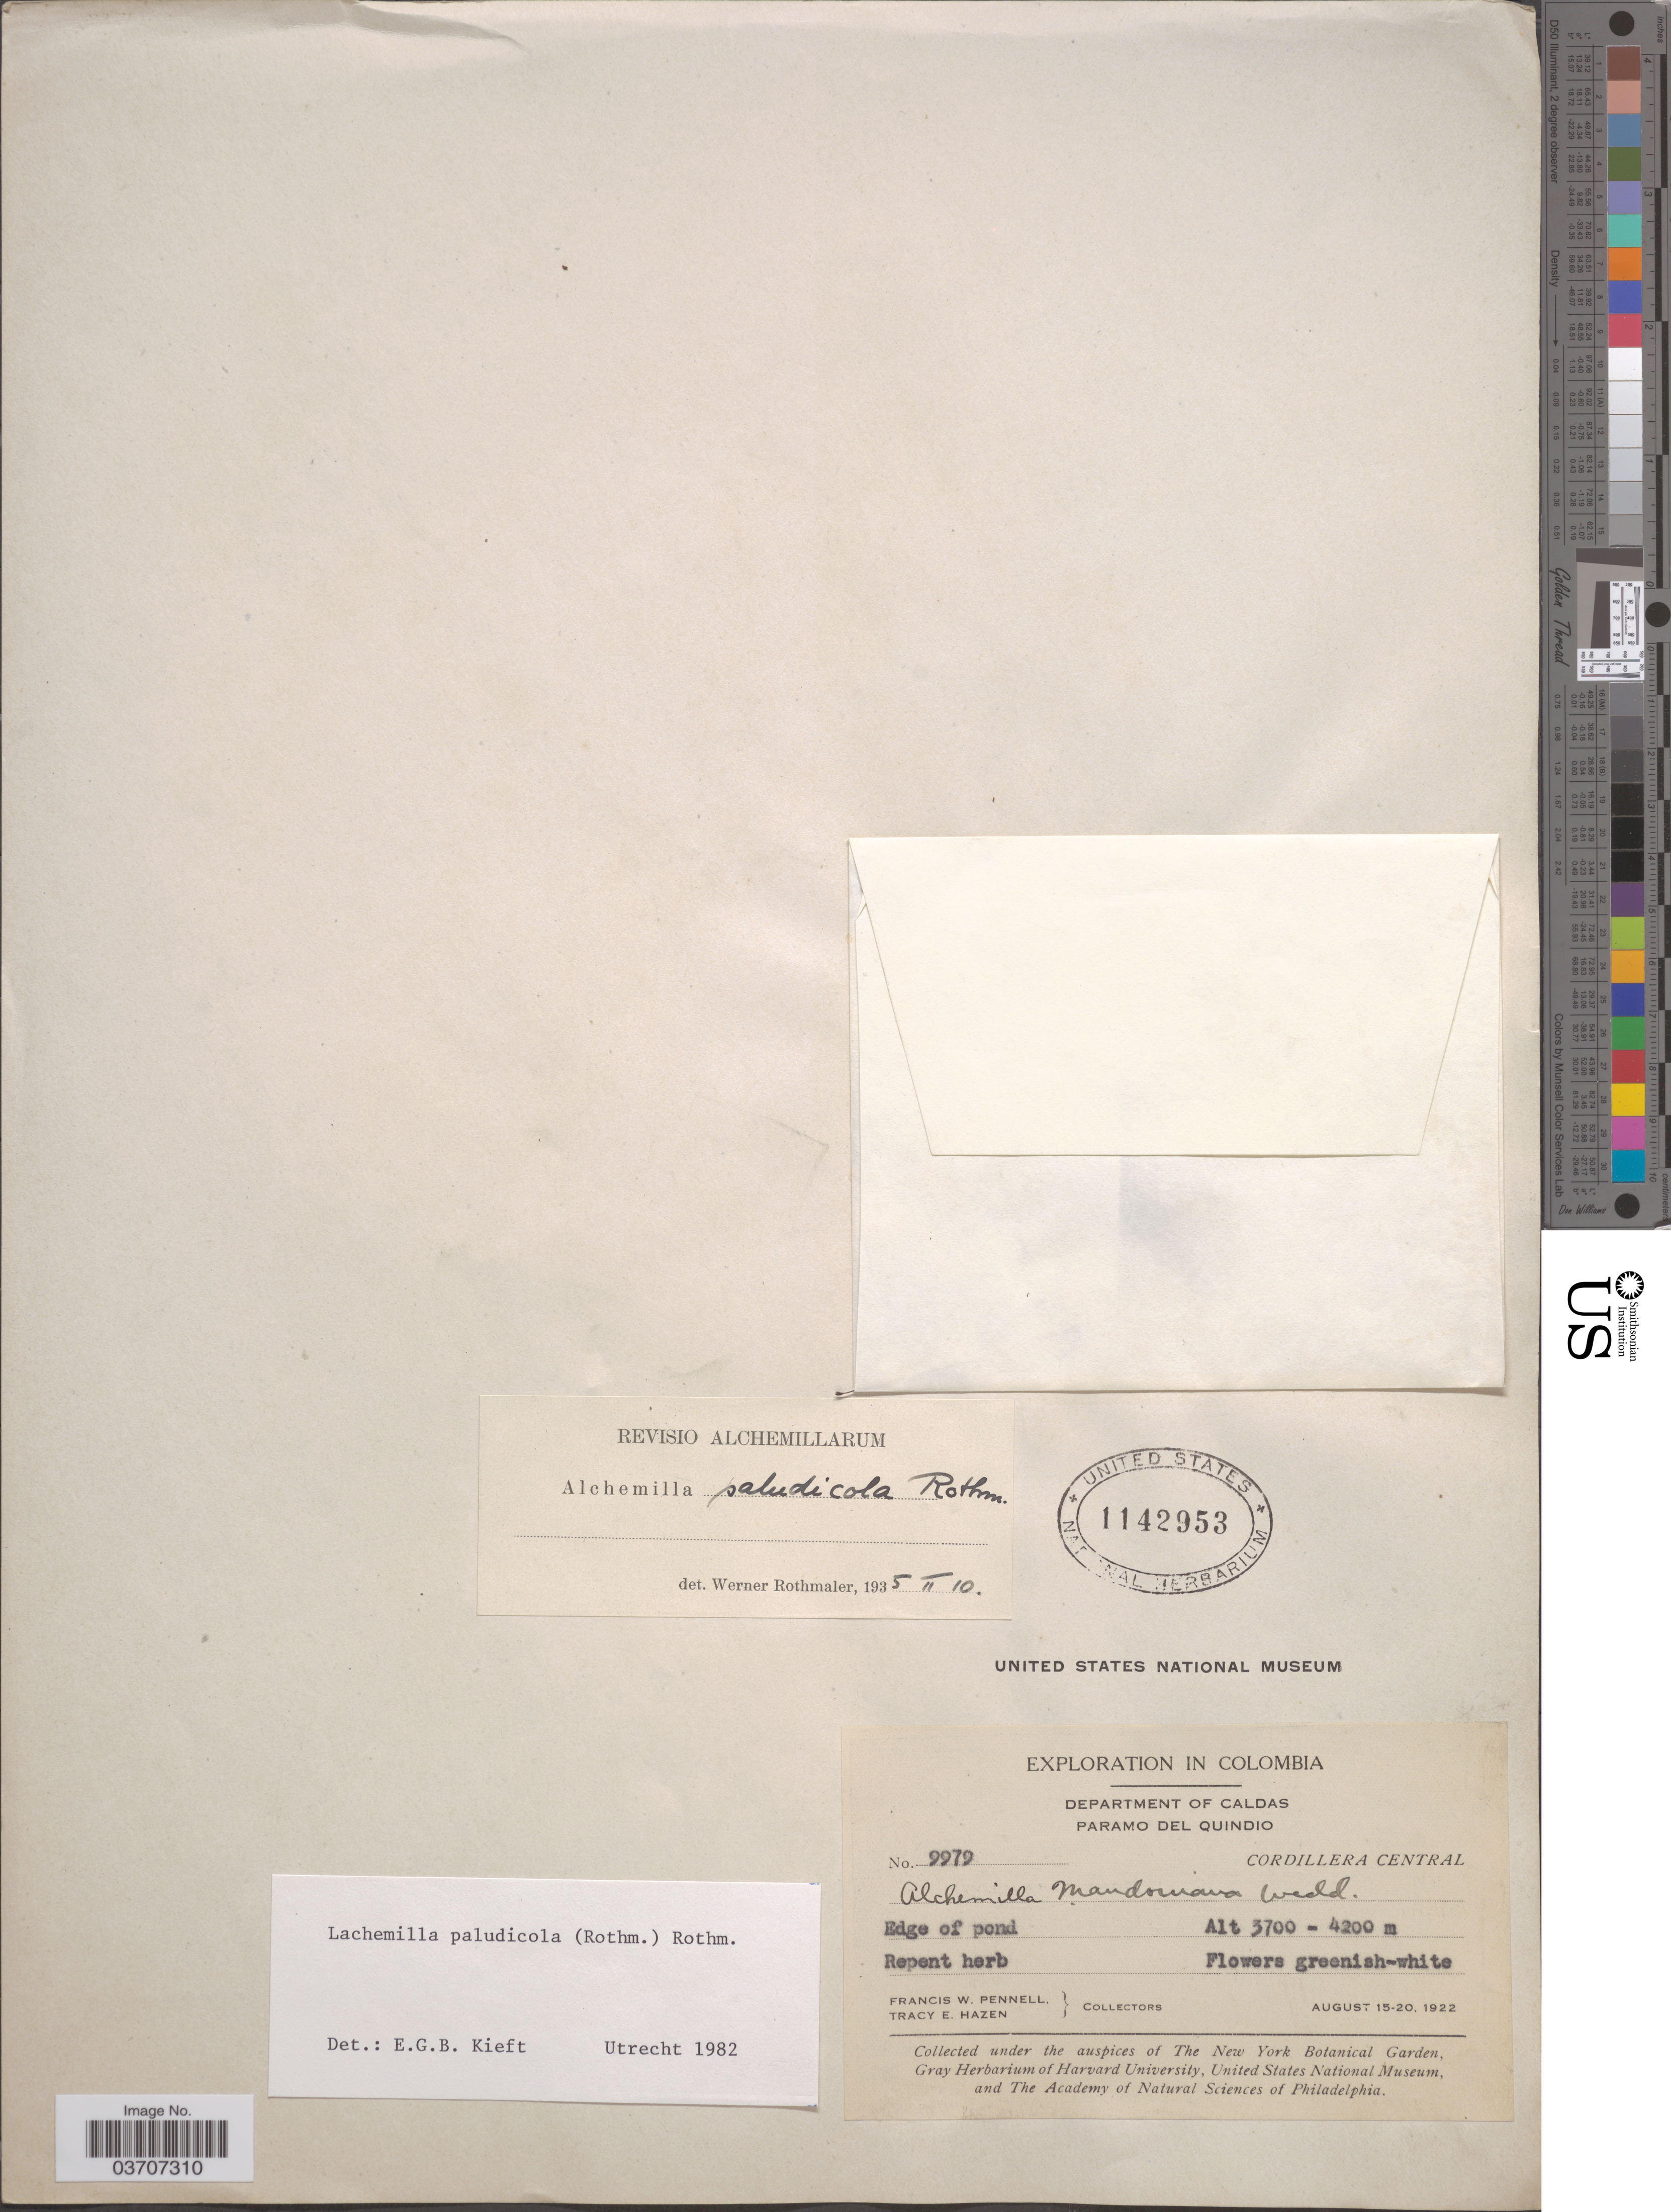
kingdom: Plantae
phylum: Tracheophyta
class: Magnoliopsida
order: Rosales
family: Rosaceae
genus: Alchemilla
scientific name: Alchemilla paludicola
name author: Rothm.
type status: Isoneotype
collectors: F. W. Pennell & T. E. Hazen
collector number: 9979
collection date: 1922-08-15/1922-08-20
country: Colombia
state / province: Caldas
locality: Department of Caldas. Paramo del Quindio. Cordillera Central.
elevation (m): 3700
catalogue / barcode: US 1142953